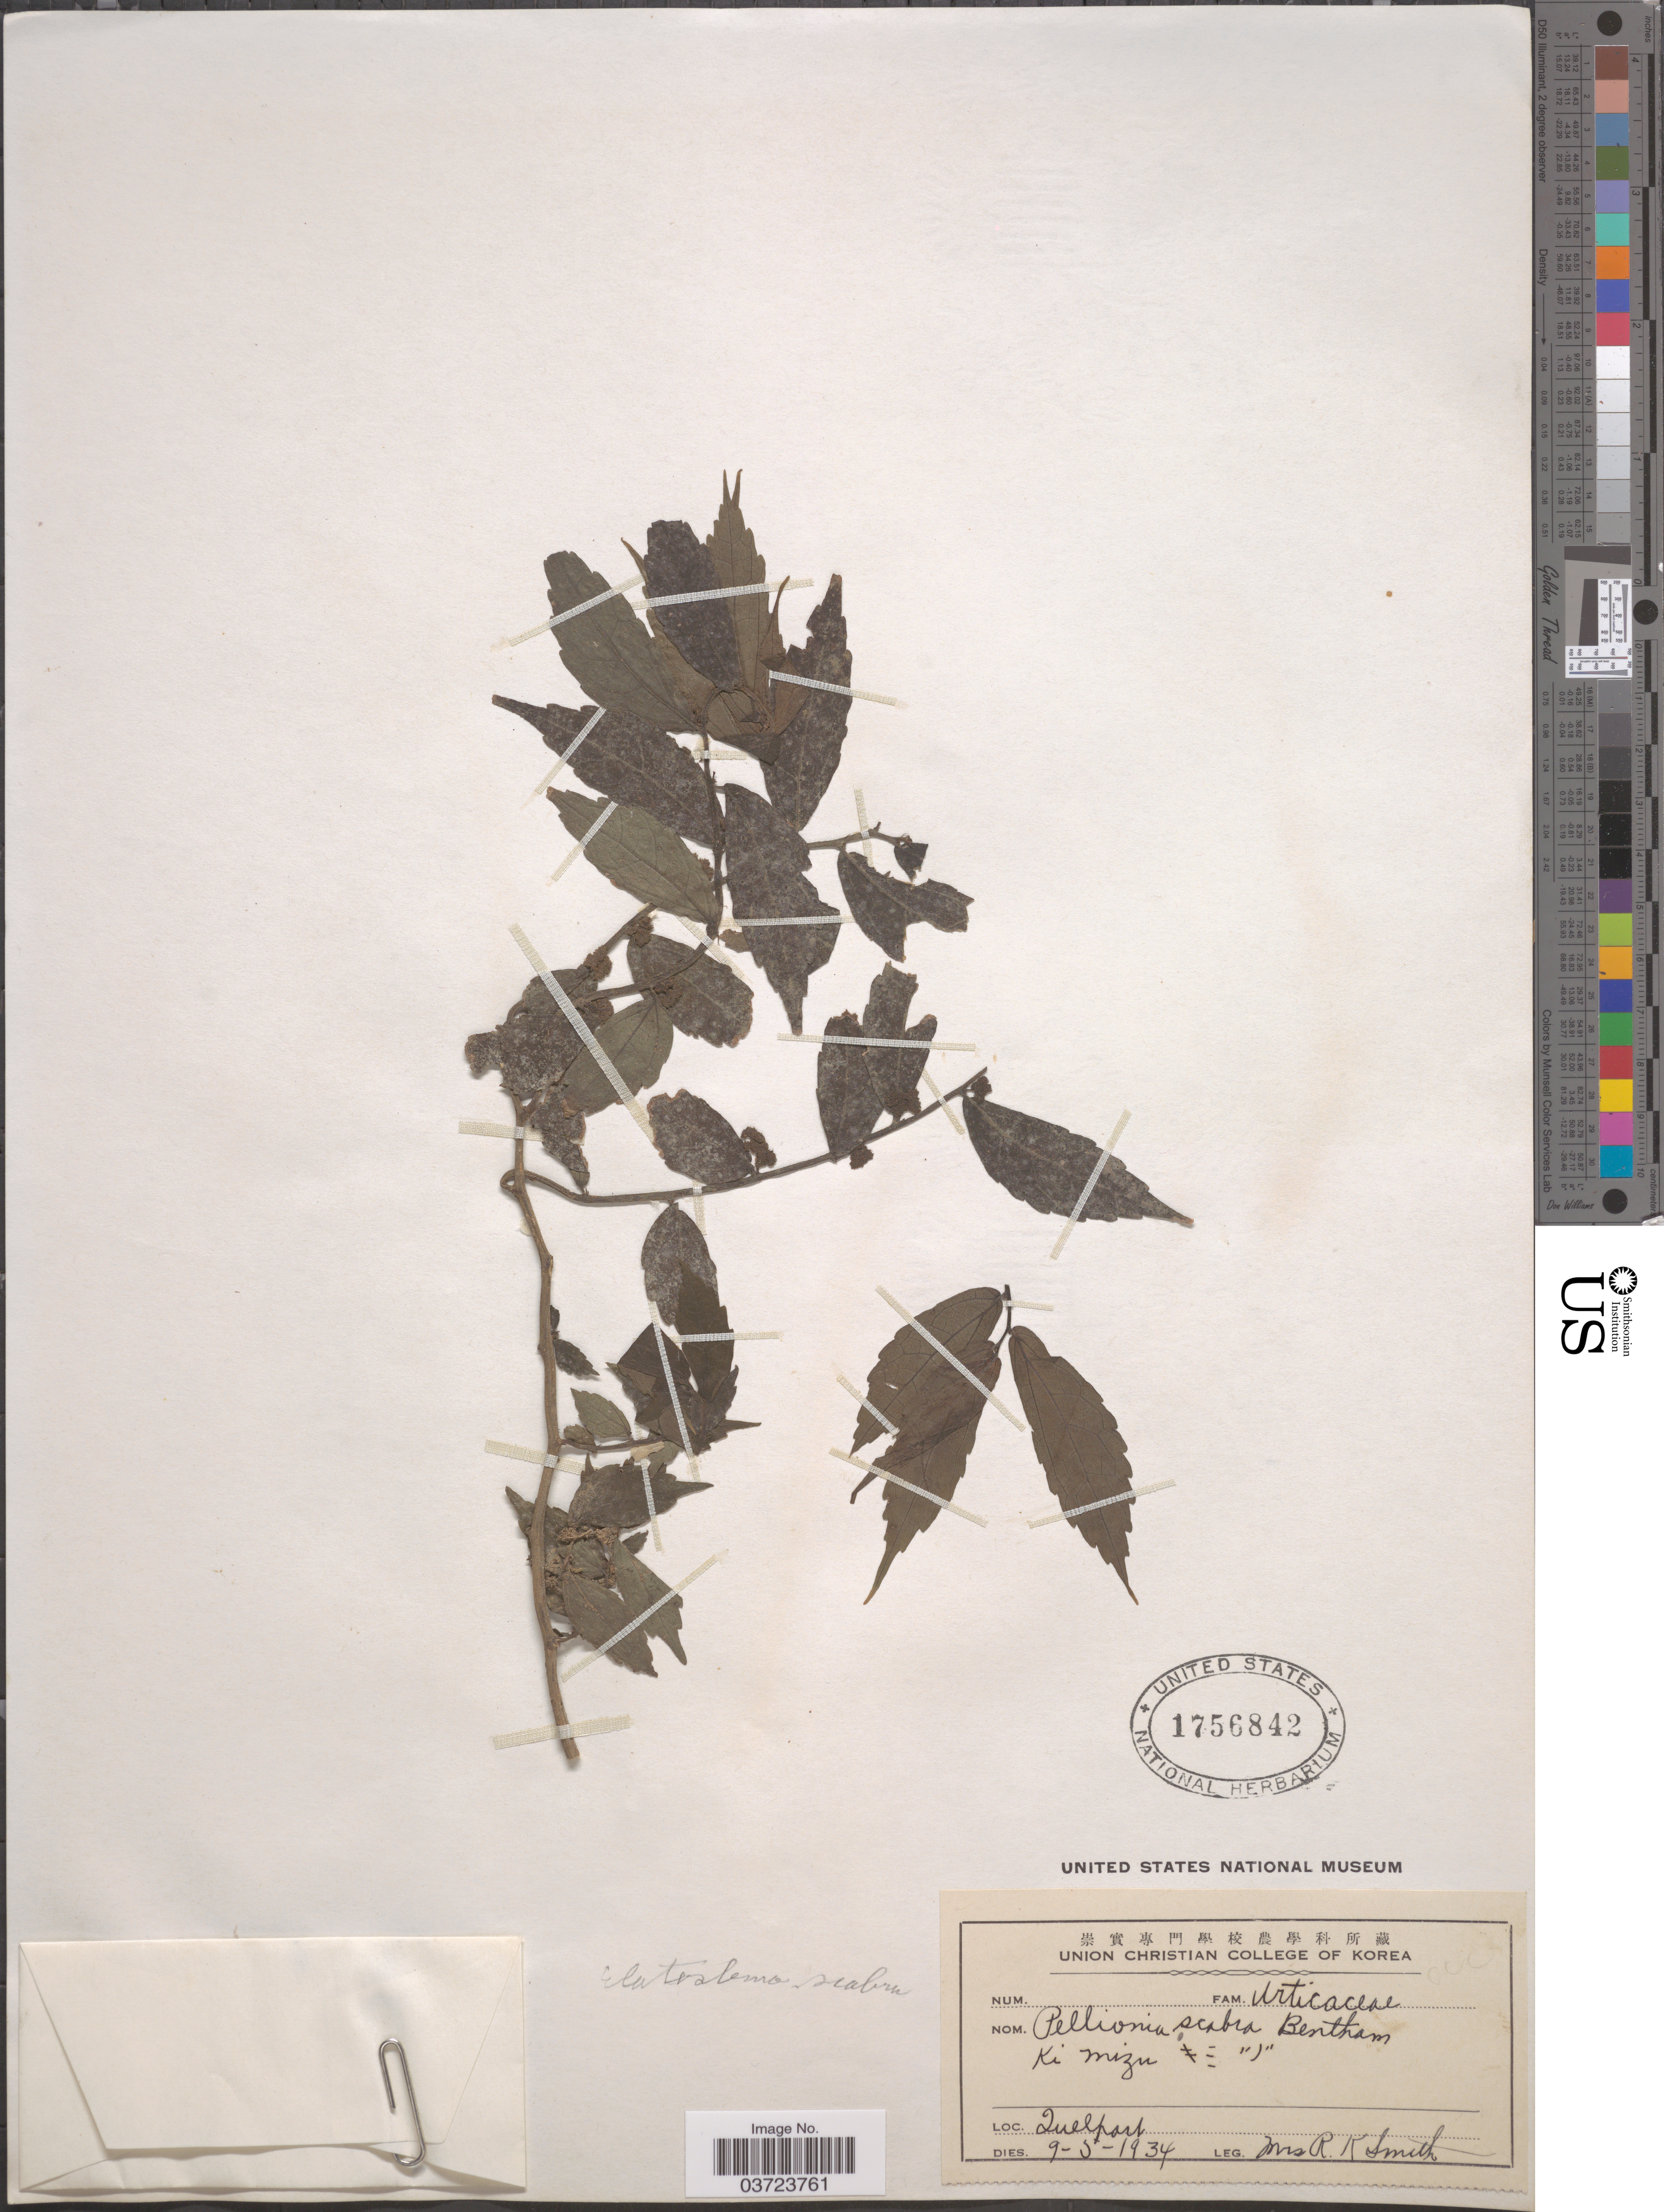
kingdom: Plantae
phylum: Tracheophyta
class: Magnoliopsida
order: Rosales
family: Urticaceae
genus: Pellionia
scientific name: Pellionia scabra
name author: Benth.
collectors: Mrs. R. K. Smith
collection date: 1934-05-09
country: South Korea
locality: Quelpart.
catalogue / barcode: US 1756842